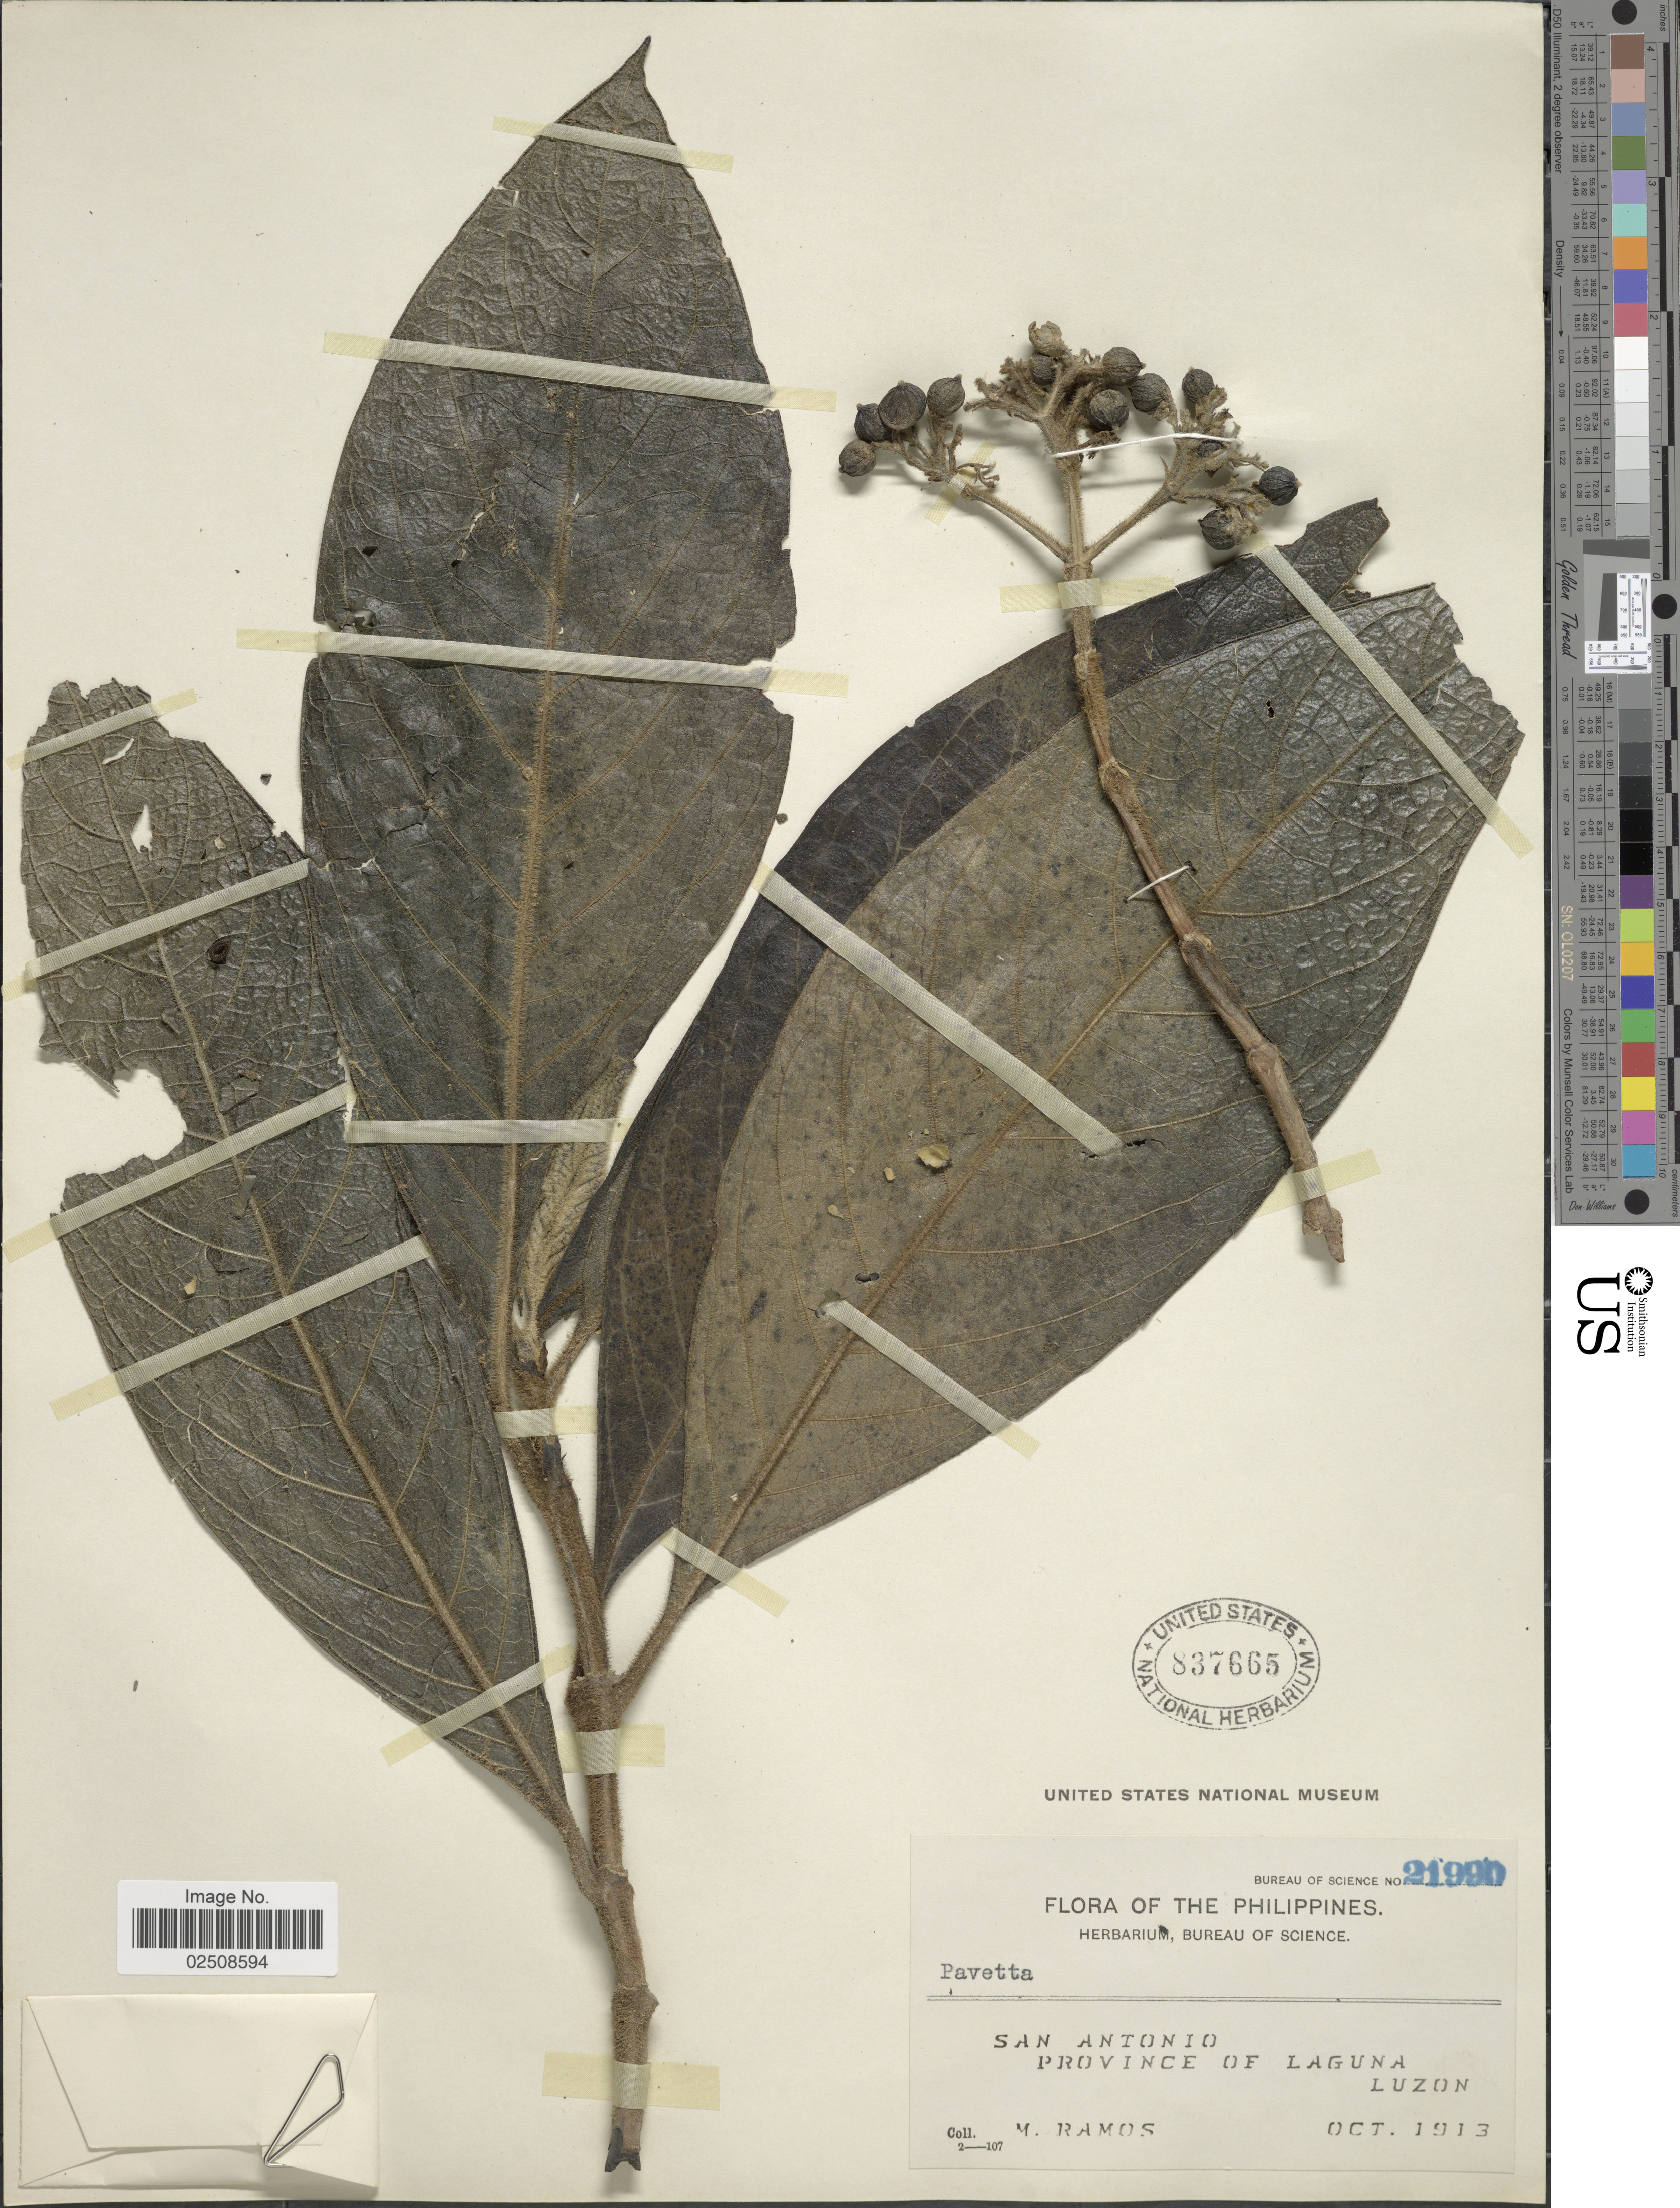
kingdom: Plantae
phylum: Tracheophyta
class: Magnoliopsida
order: Gentianales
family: Rubiaceae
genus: Pavetta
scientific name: Pavetta sp.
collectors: M. Ramos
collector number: Bureau of Science 21990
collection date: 1913-10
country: Philippines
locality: San Antonio. Province of Laguna. Luzon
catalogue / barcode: US 837665